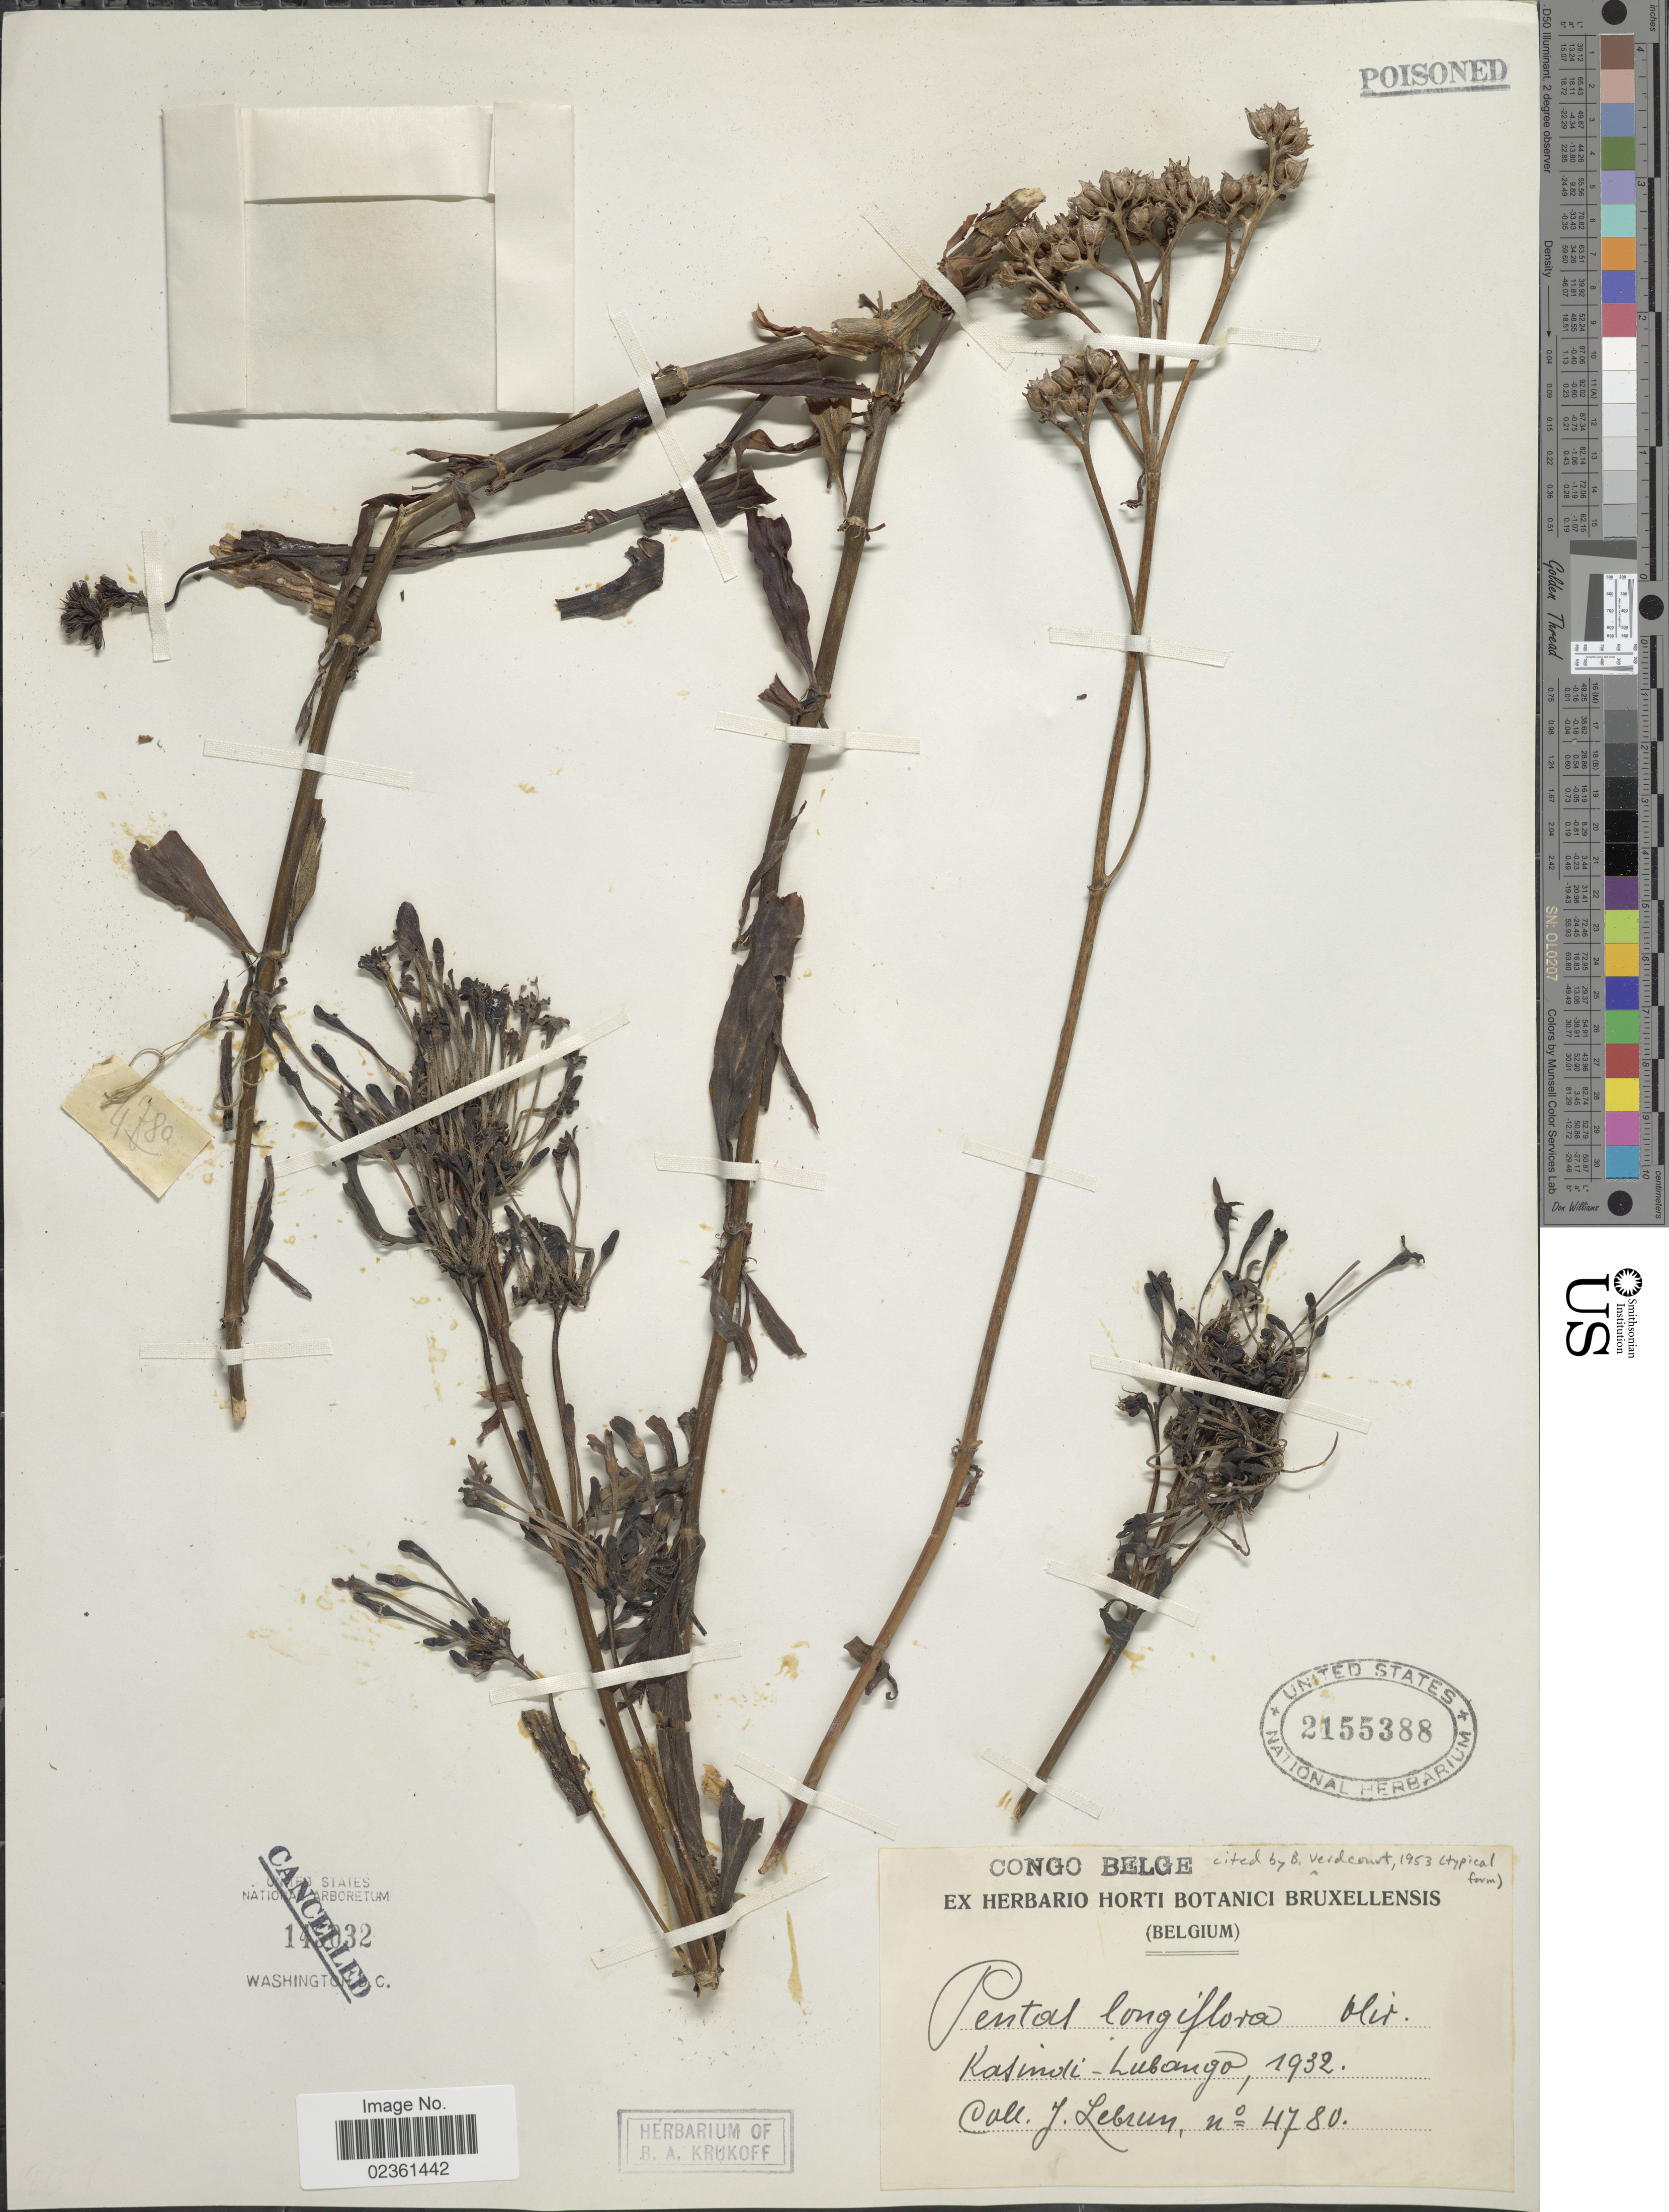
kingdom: Plantae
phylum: Tracheophyta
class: Magnoliopsida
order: Gentianales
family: Rubiaceae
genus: Pentas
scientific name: Pentas longiflora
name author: Oliv.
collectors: J. A. Lebrun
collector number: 4780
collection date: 1932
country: Congo, Democratic Republic of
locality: Congo Belge, Kasindi-Lubango.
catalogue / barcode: US 2155388